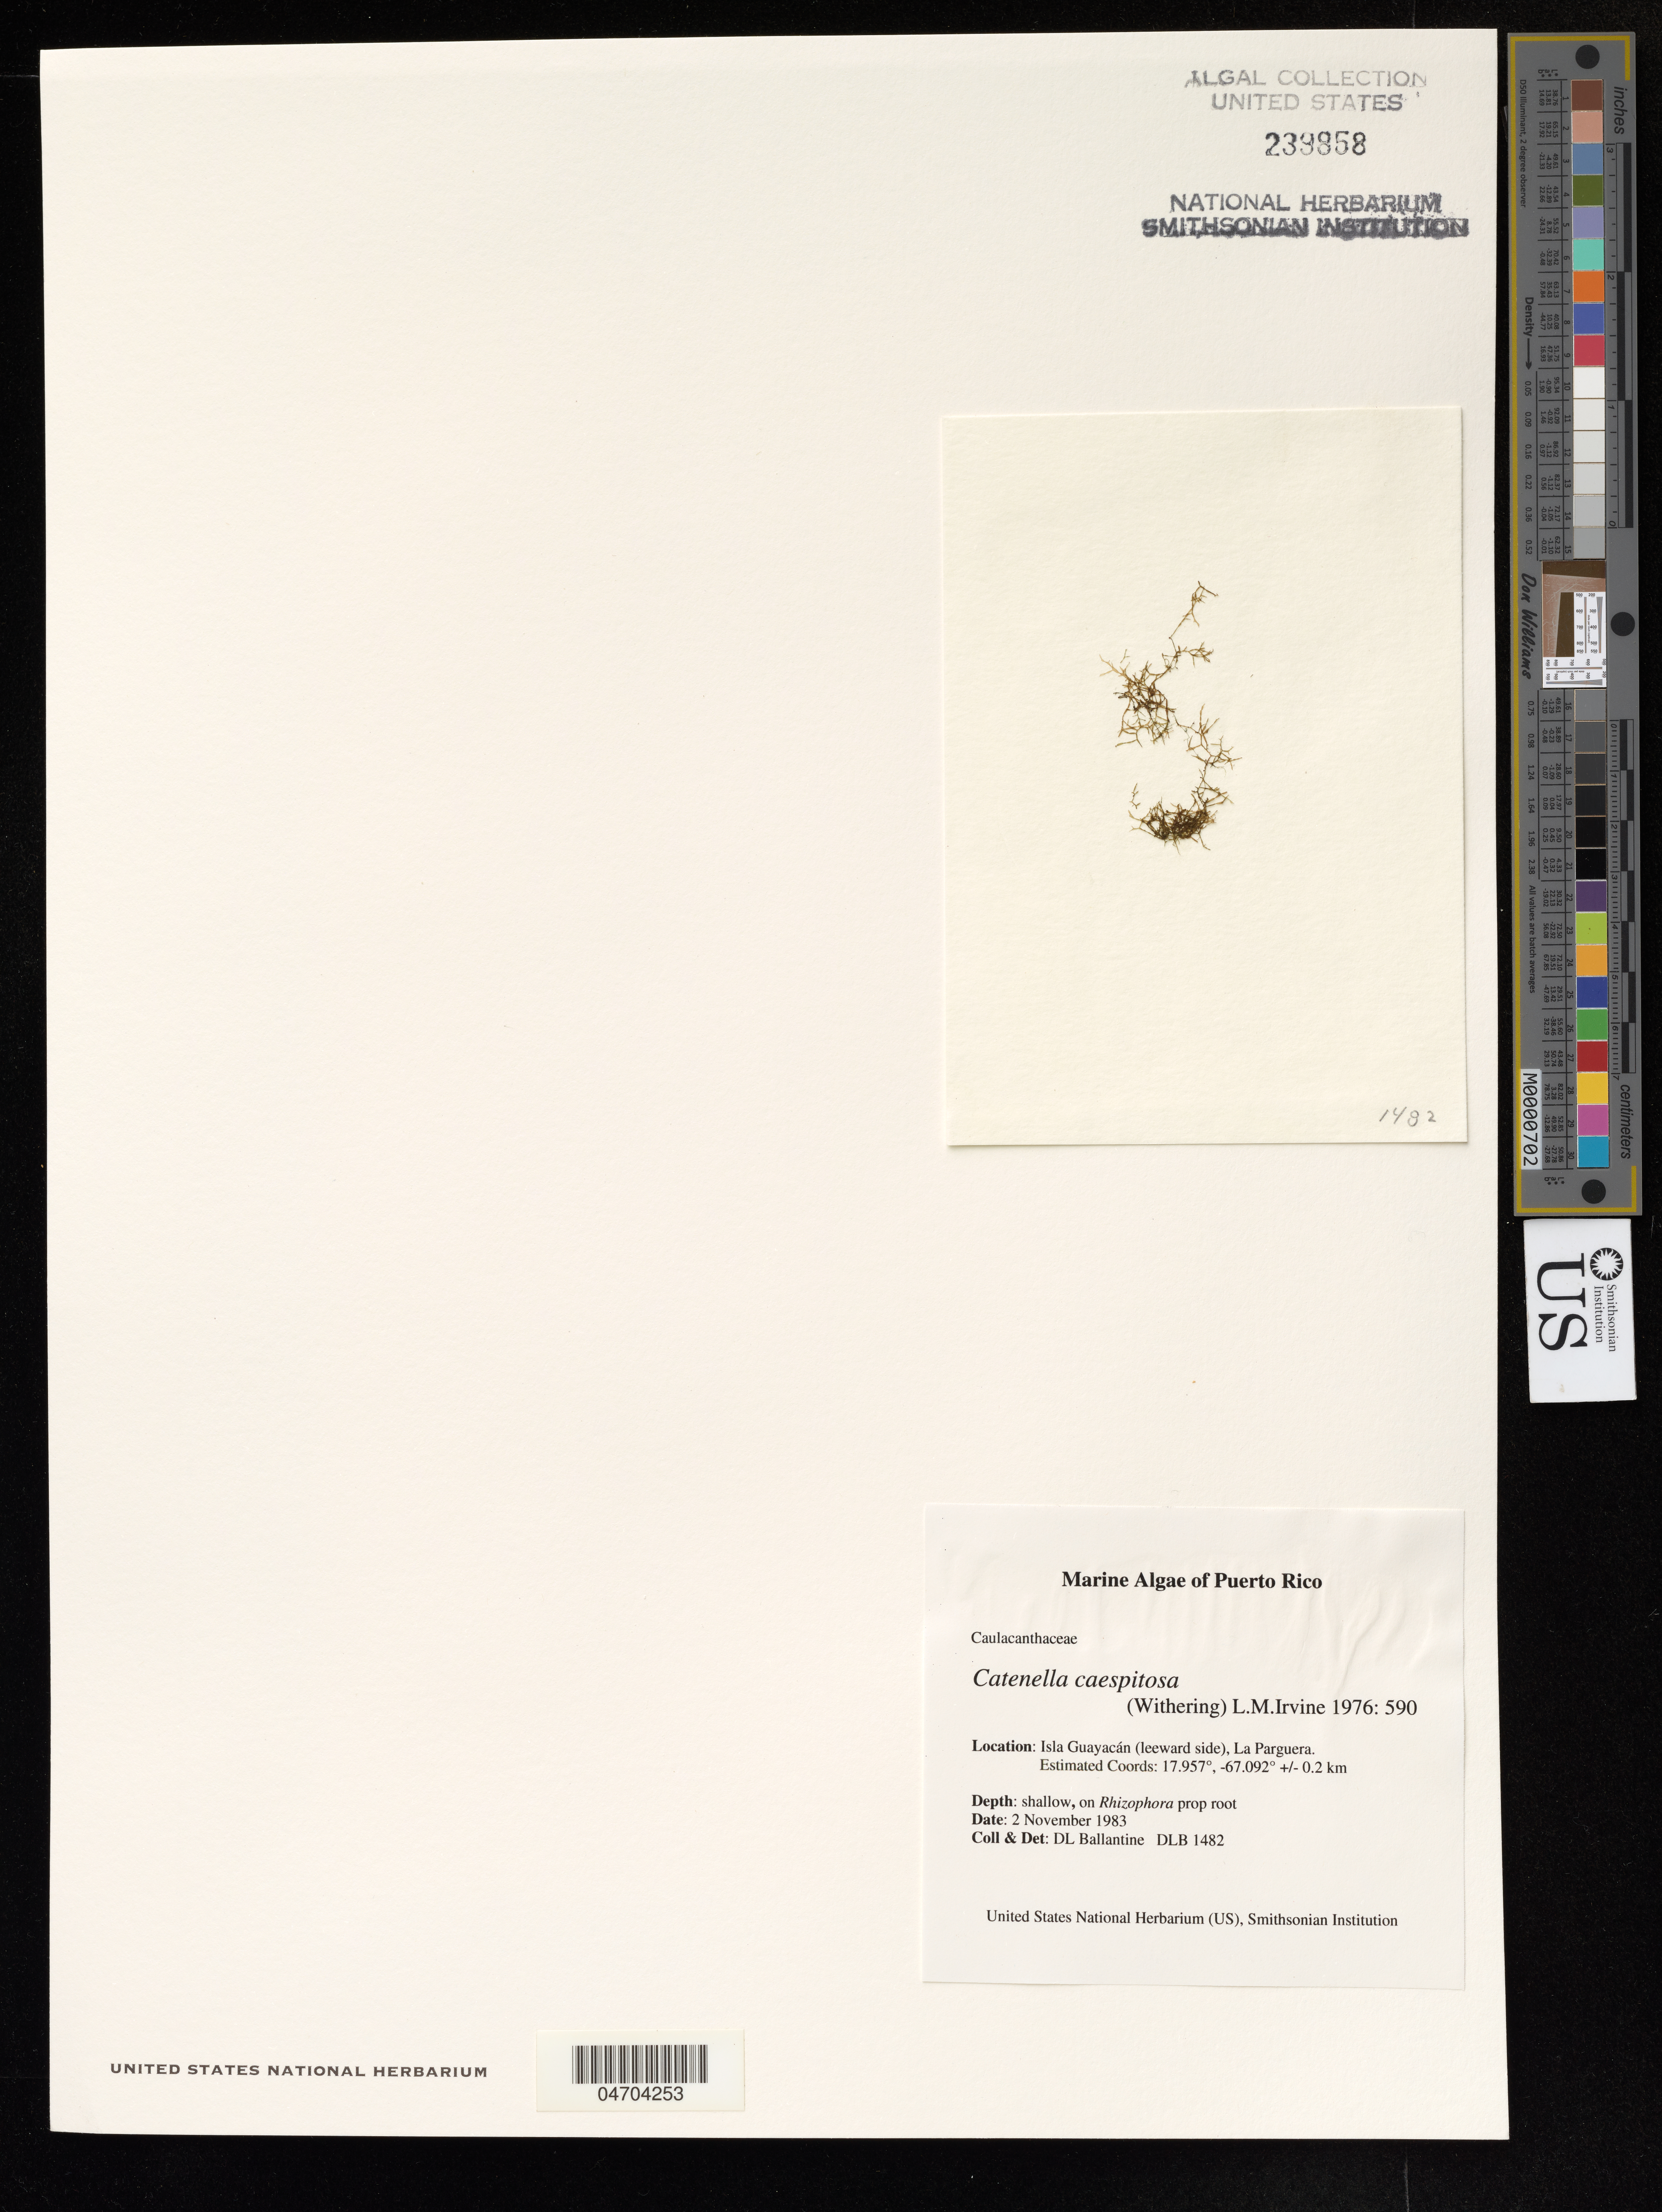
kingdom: Plantae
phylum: Rhodophyta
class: Florideophyceae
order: Gigartinales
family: Caulacanthaceae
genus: Catenella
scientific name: Catenella caespitosa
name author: (With.) L.M. Irvine in Parke & P.S. Dixon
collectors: D.L. Ballantine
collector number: DLB1482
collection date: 1983-11-02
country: Puerto Rico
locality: Isla Guayacán (leeward side), La Parguera.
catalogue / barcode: US 239858